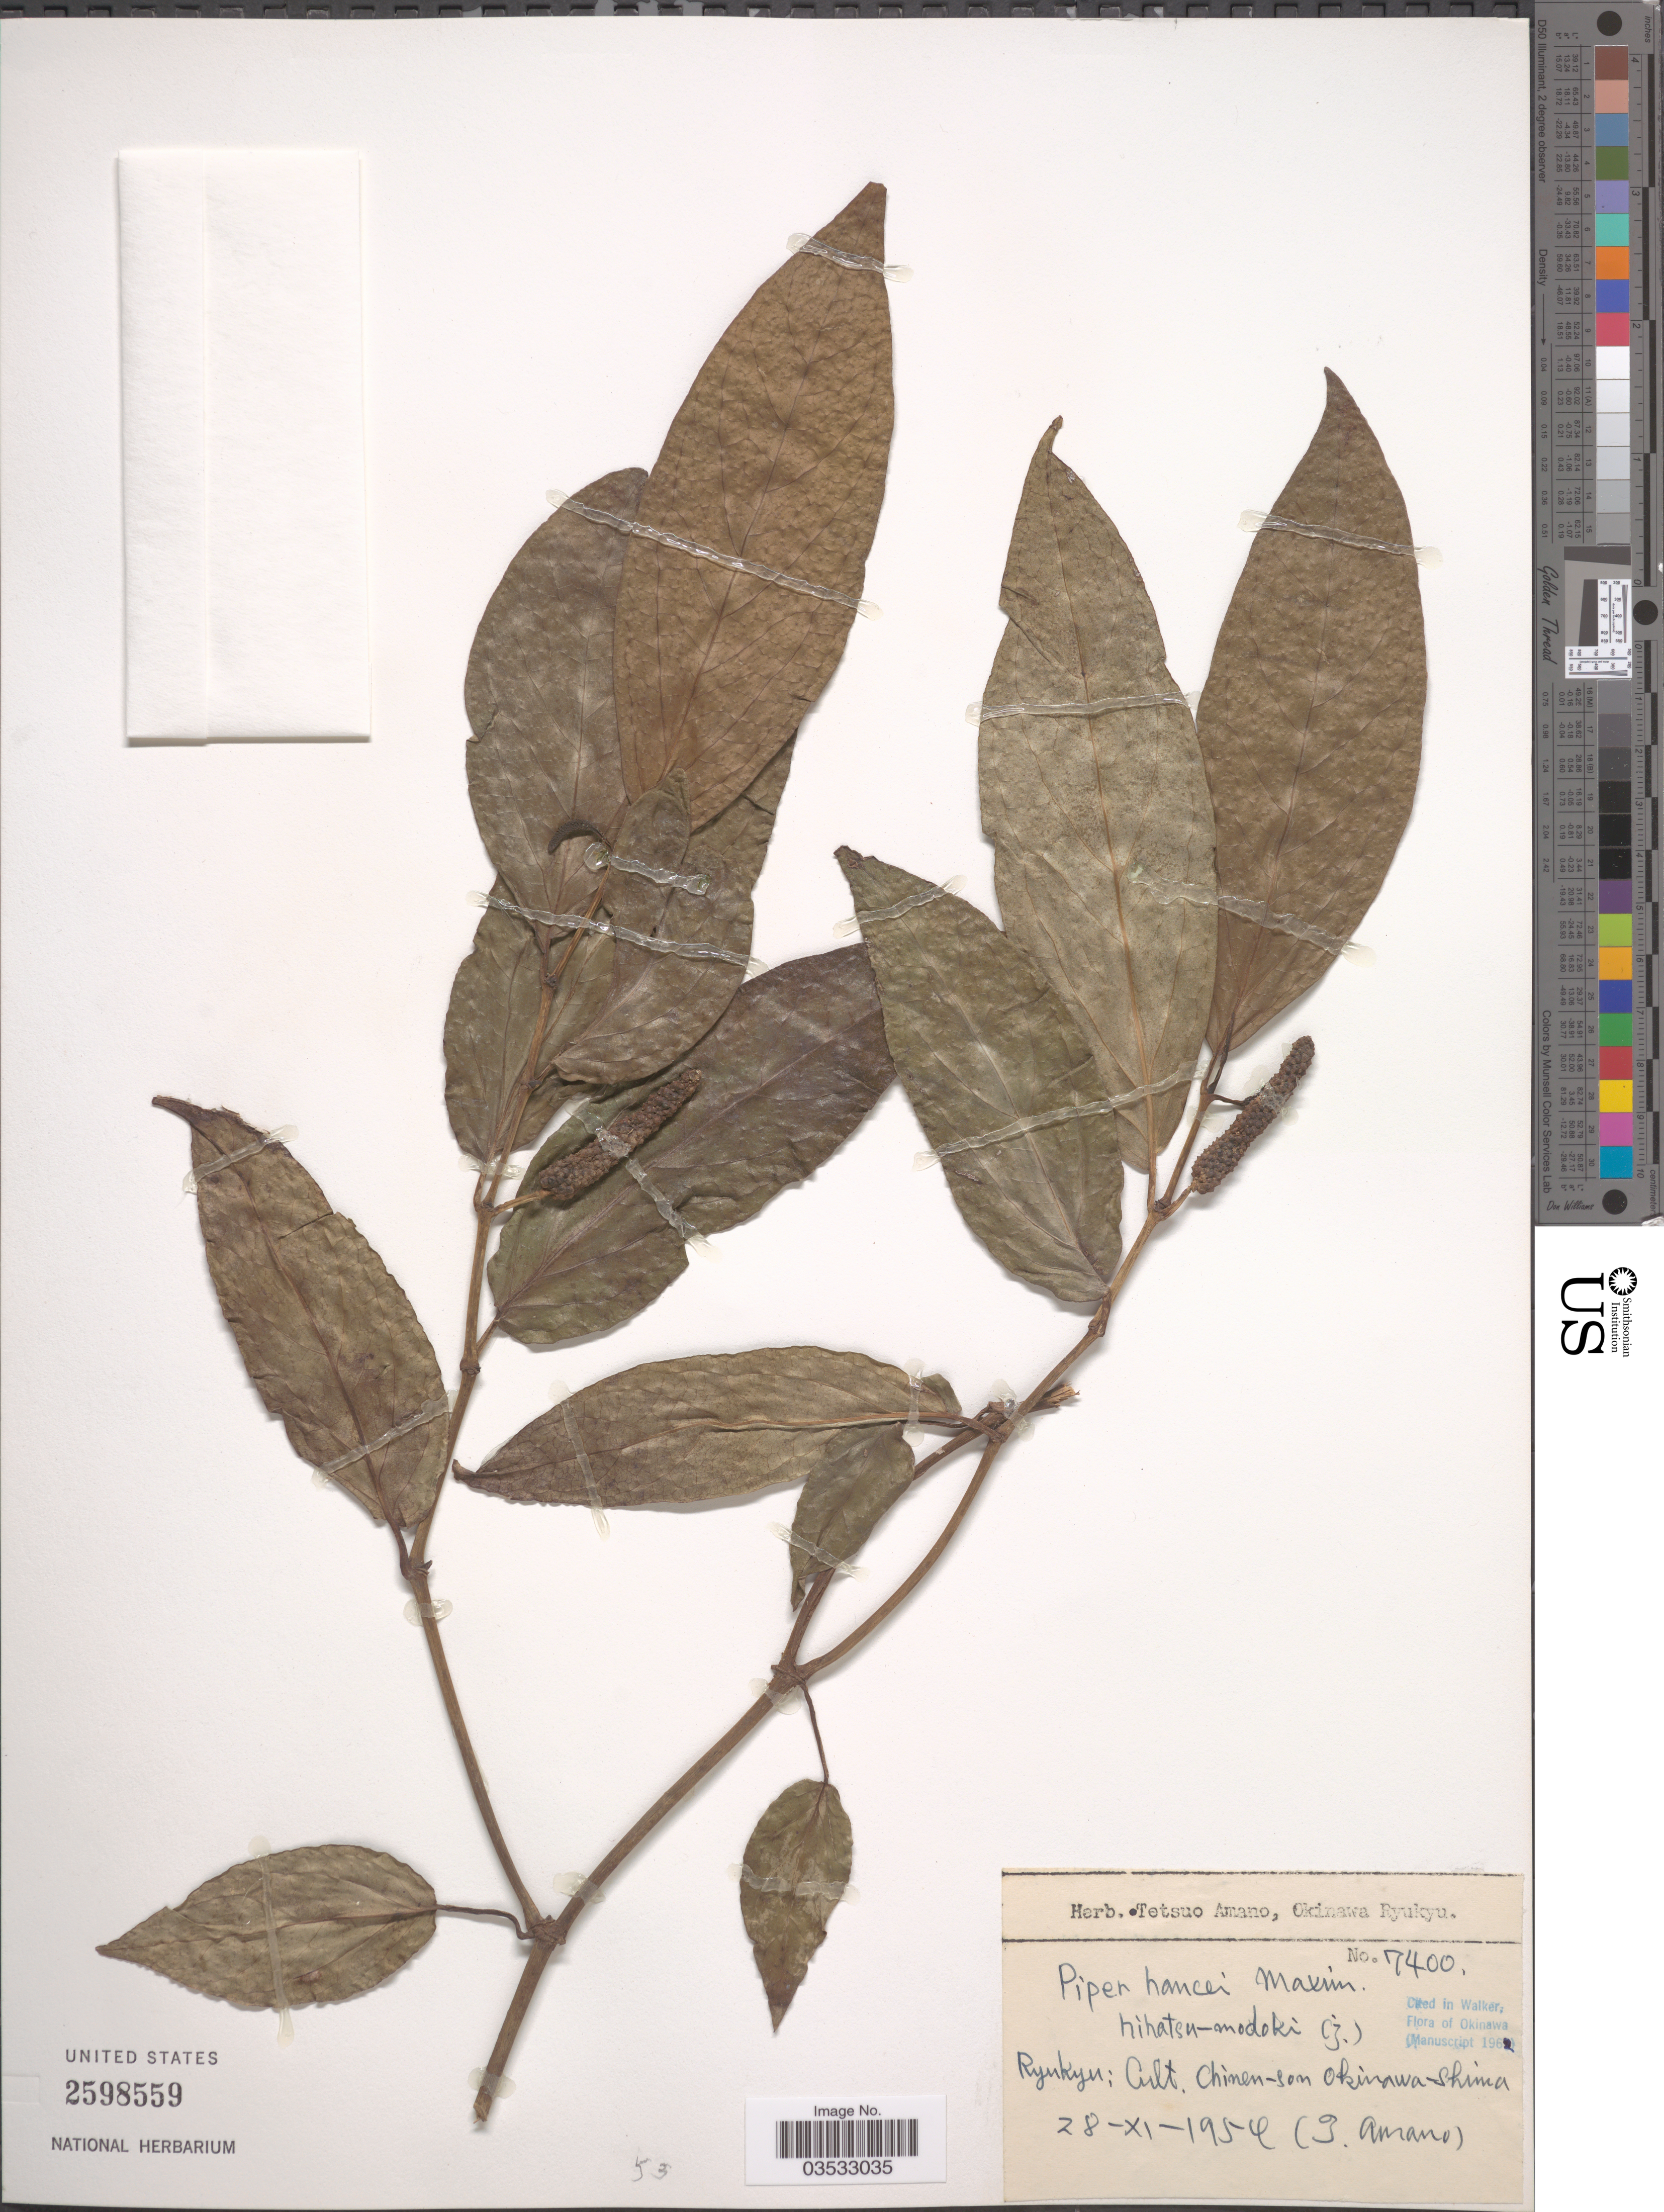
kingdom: Plantae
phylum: Tracheophyta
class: Magnoliopsida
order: Piperales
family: Piperaceae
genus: Piper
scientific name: Piper hancei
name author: Maxim.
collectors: T. Amano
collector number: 7400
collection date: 1954-11-28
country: Japan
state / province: Okinawa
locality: Chinen-son Okinawa-Shima.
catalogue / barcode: US 2598559